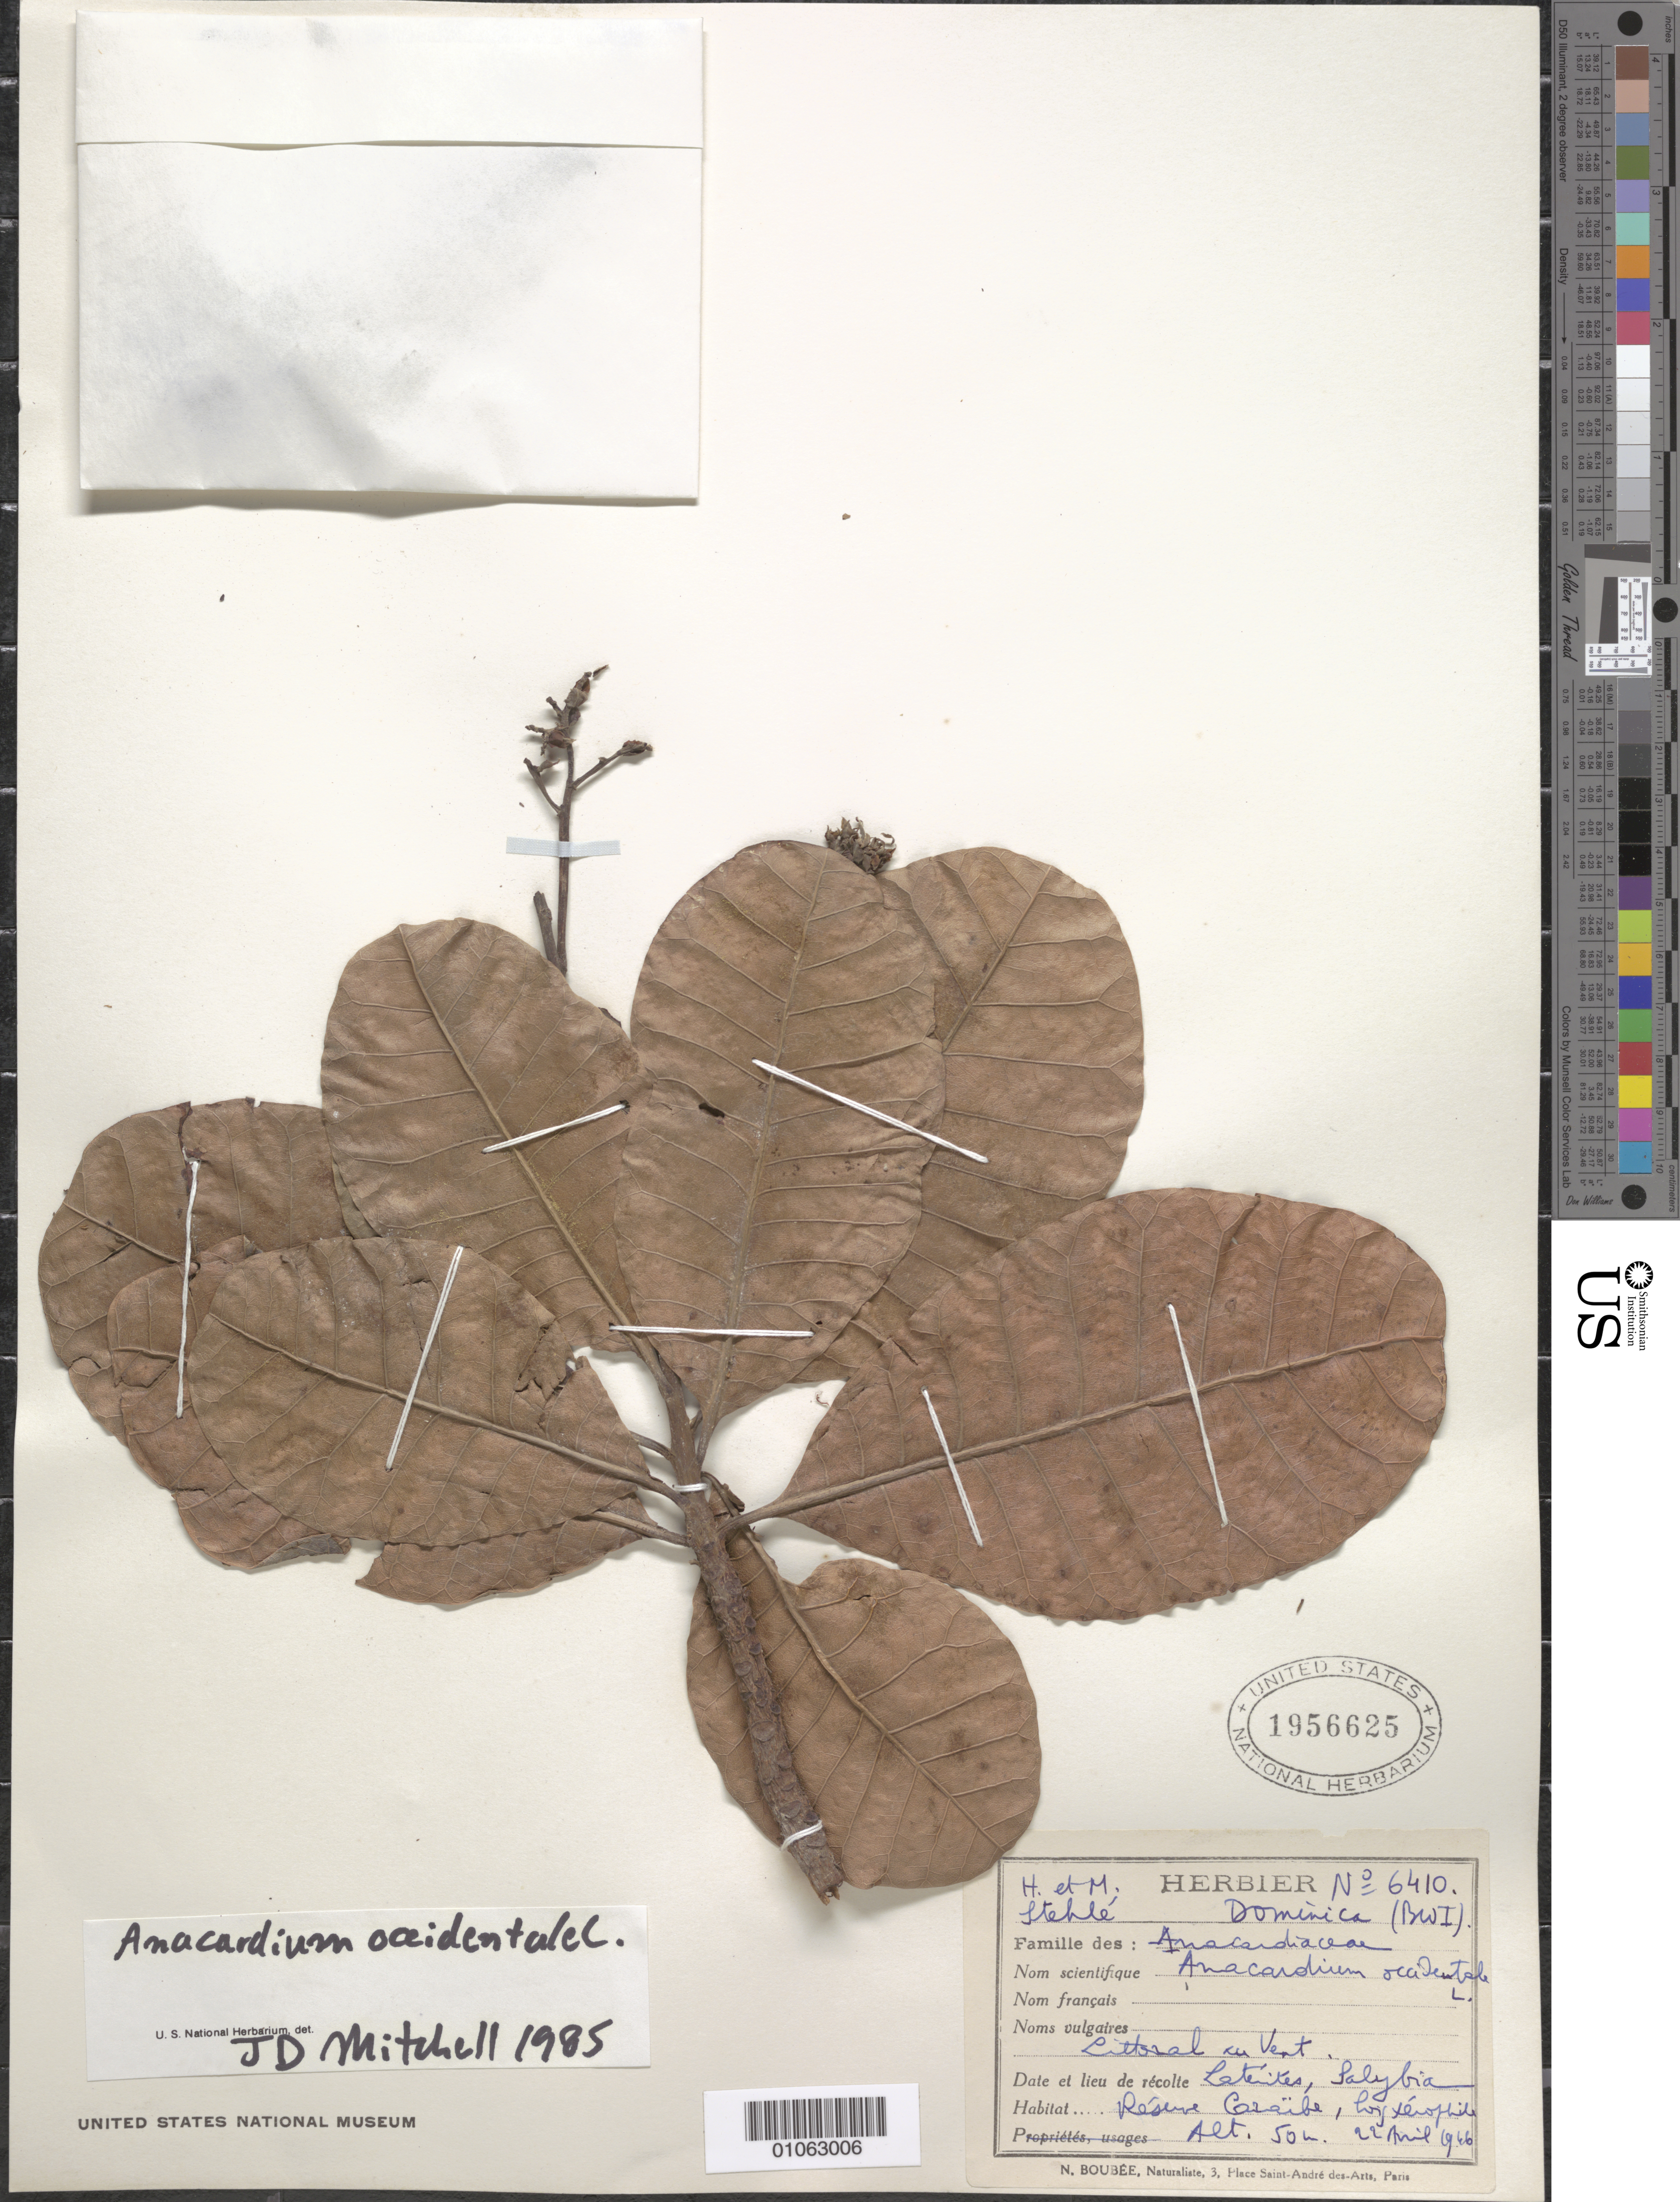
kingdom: Plantae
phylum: Tracheophyta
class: Magnoliopsida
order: Sapindales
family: Anacardiaceae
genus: Anacardium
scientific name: Anacardium occidentale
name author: L.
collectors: H. Stehlé & M. Stehlé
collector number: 6410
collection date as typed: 22 Apr 1946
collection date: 1946-04-22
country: Dominica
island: Dominica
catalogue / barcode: US 1956625